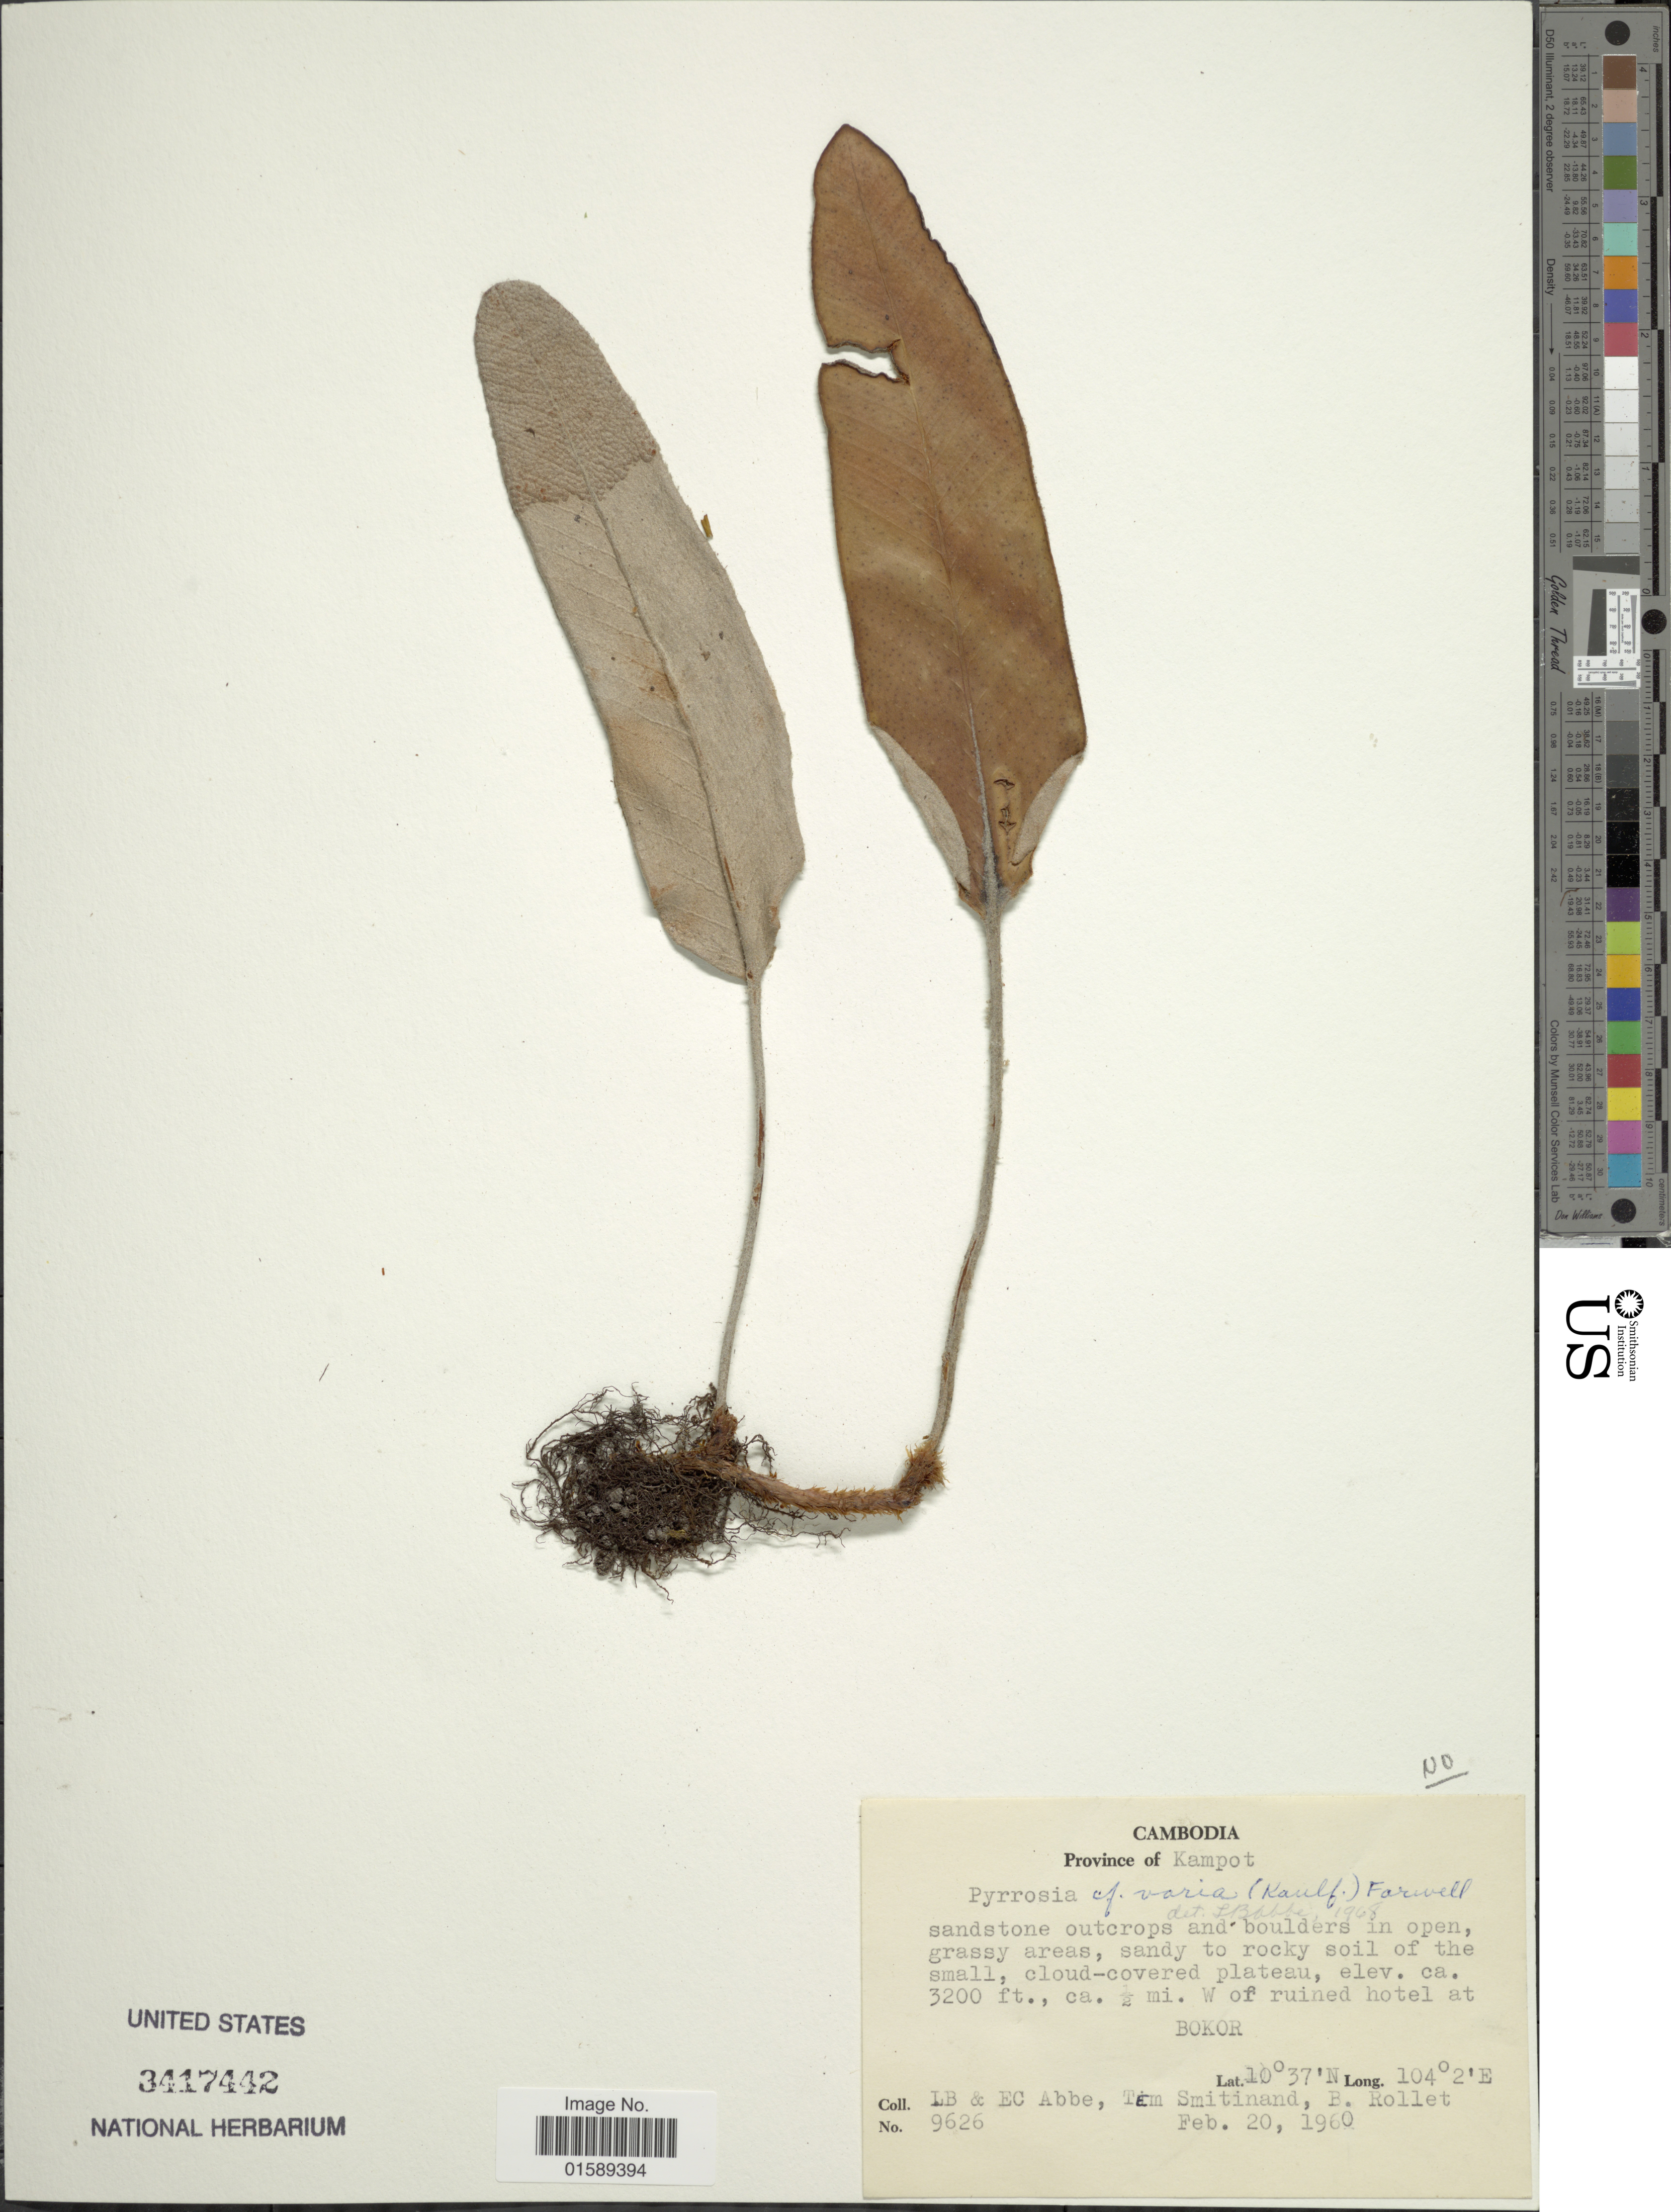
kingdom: Plantae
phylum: Tracheophyta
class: Polypodiopsida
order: Polypodiales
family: Polypodiaceae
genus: Pyrrosia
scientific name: Pyrrosia sp.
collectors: L. B. Abbe & E. C. Abbe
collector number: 9626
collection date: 1960-02-20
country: Cambodia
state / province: Kâmpât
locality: Cambodia. Province of Kampot. ca. ½. mi. W. of ruined hotel at Bokor.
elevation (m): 975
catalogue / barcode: US 3417442